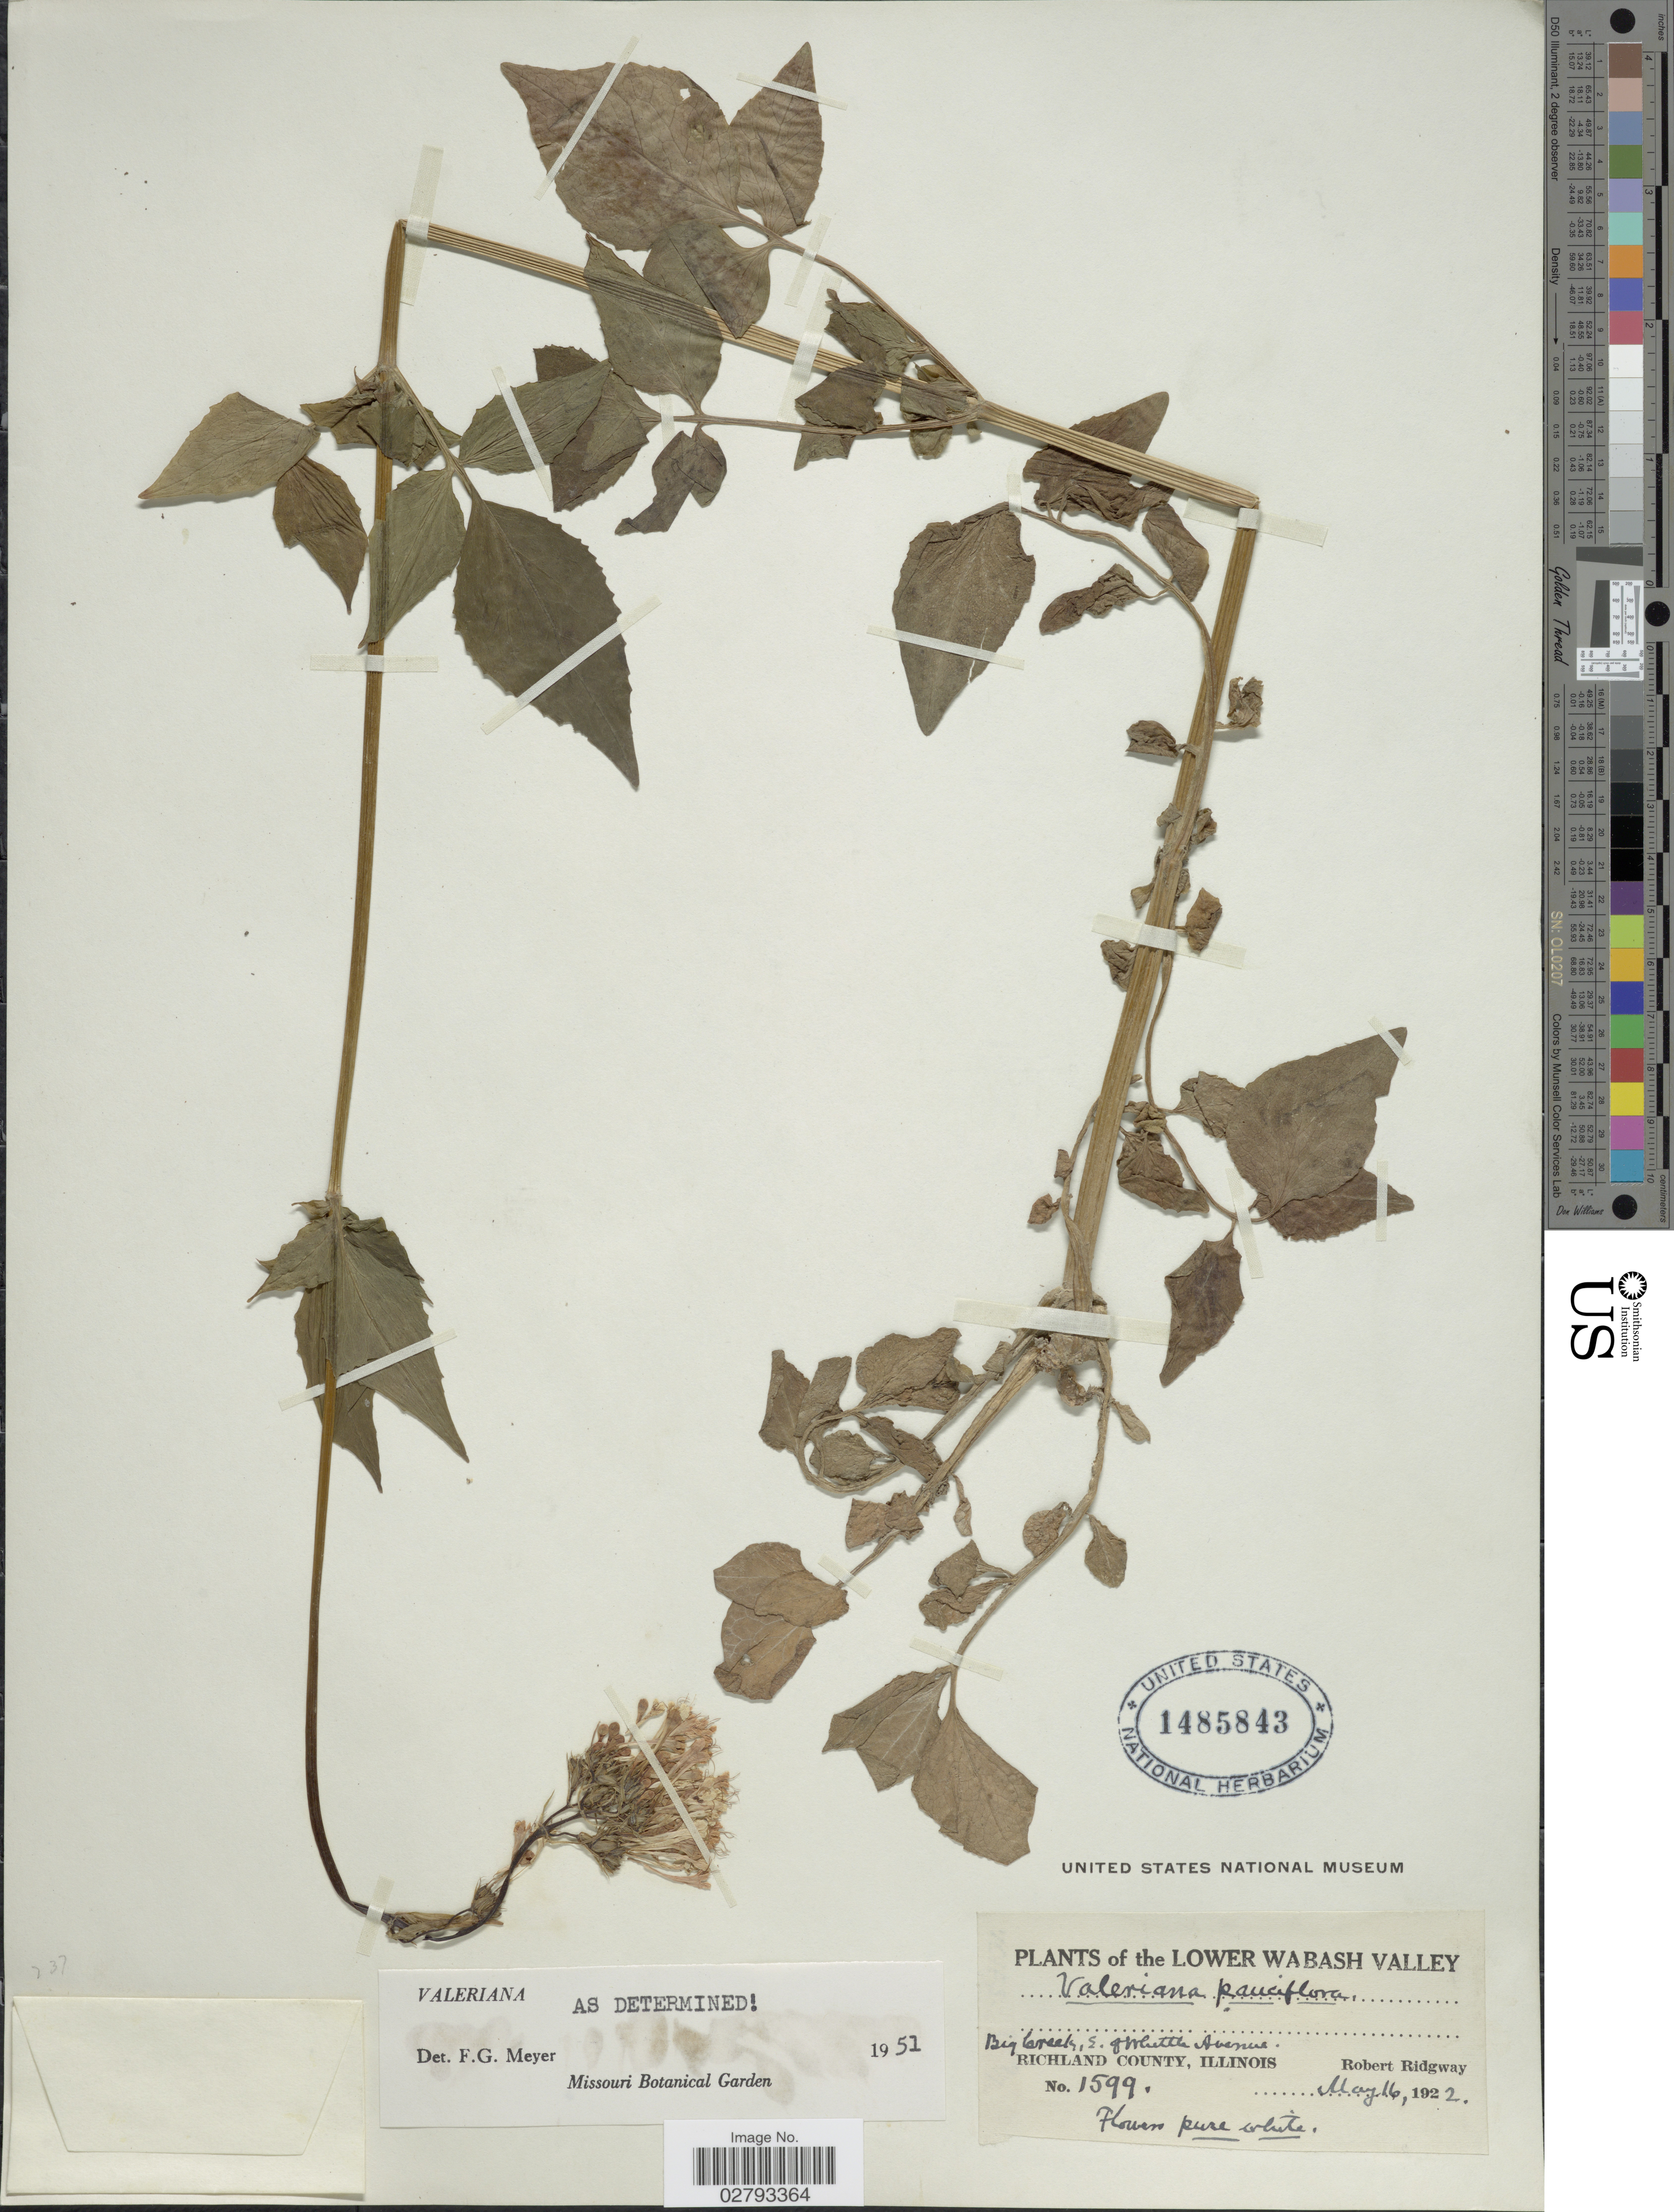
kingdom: Plantae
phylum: Tracheophyta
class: Magnoliopsida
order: Dipsacales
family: Caprifoliaceae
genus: Valeriana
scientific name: Valeriana pauciflora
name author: Michx.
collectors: R. Ridgway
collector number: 1599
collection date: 1922-05-16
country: United States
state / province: Illinois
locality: Lower Wabash Valley. Big Creek, of Whittle Avenue. Richland County.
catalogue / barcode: US 1485843